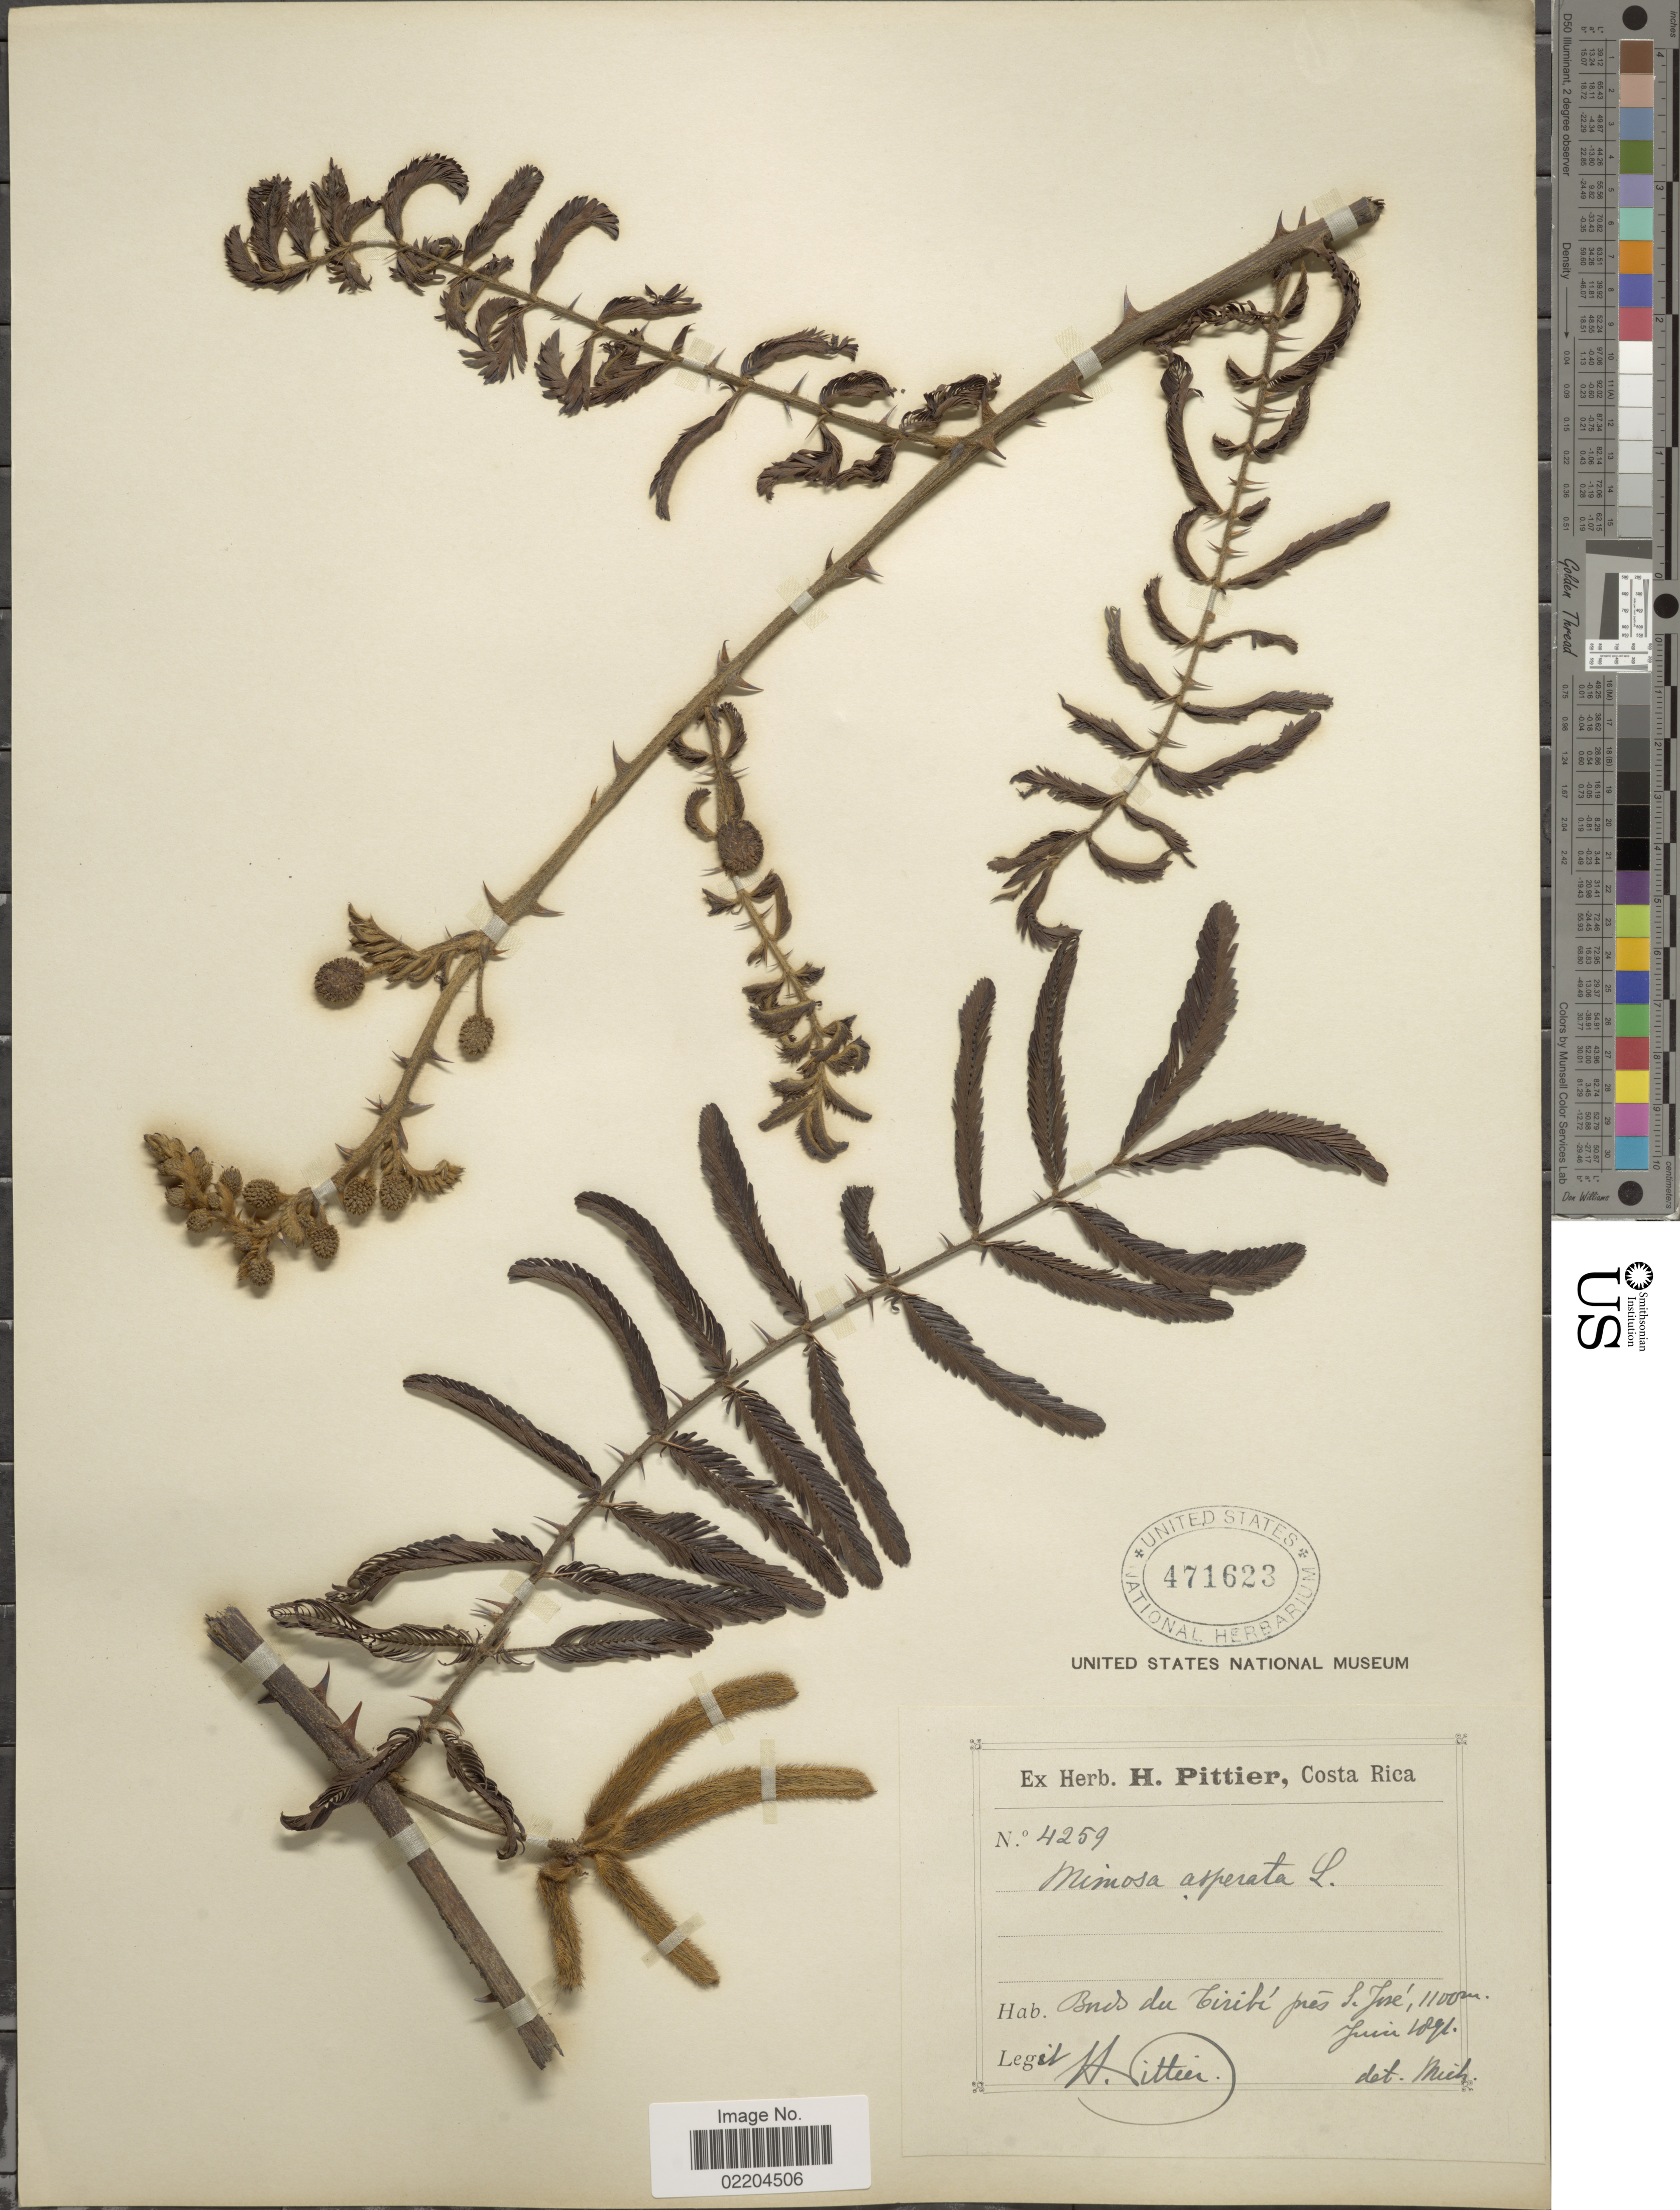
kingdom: Plantae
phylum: Tracheophyta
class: Magnoliopsida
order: Fabales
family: Fabaceae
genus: Mimosa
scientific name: Mimosa pigra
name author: L.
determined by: Strong, Mark T., (BOT), Smithsonian Institution - National Museum of Natural History (UNITED STATES)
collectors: H. F. Pittier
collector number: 4259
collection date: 1891-06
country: Costa Rica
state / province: San José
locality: Bords du Tiribí prés S. José [edge of the Tiribí, near San José]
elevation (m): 1100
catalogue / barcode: US 471623